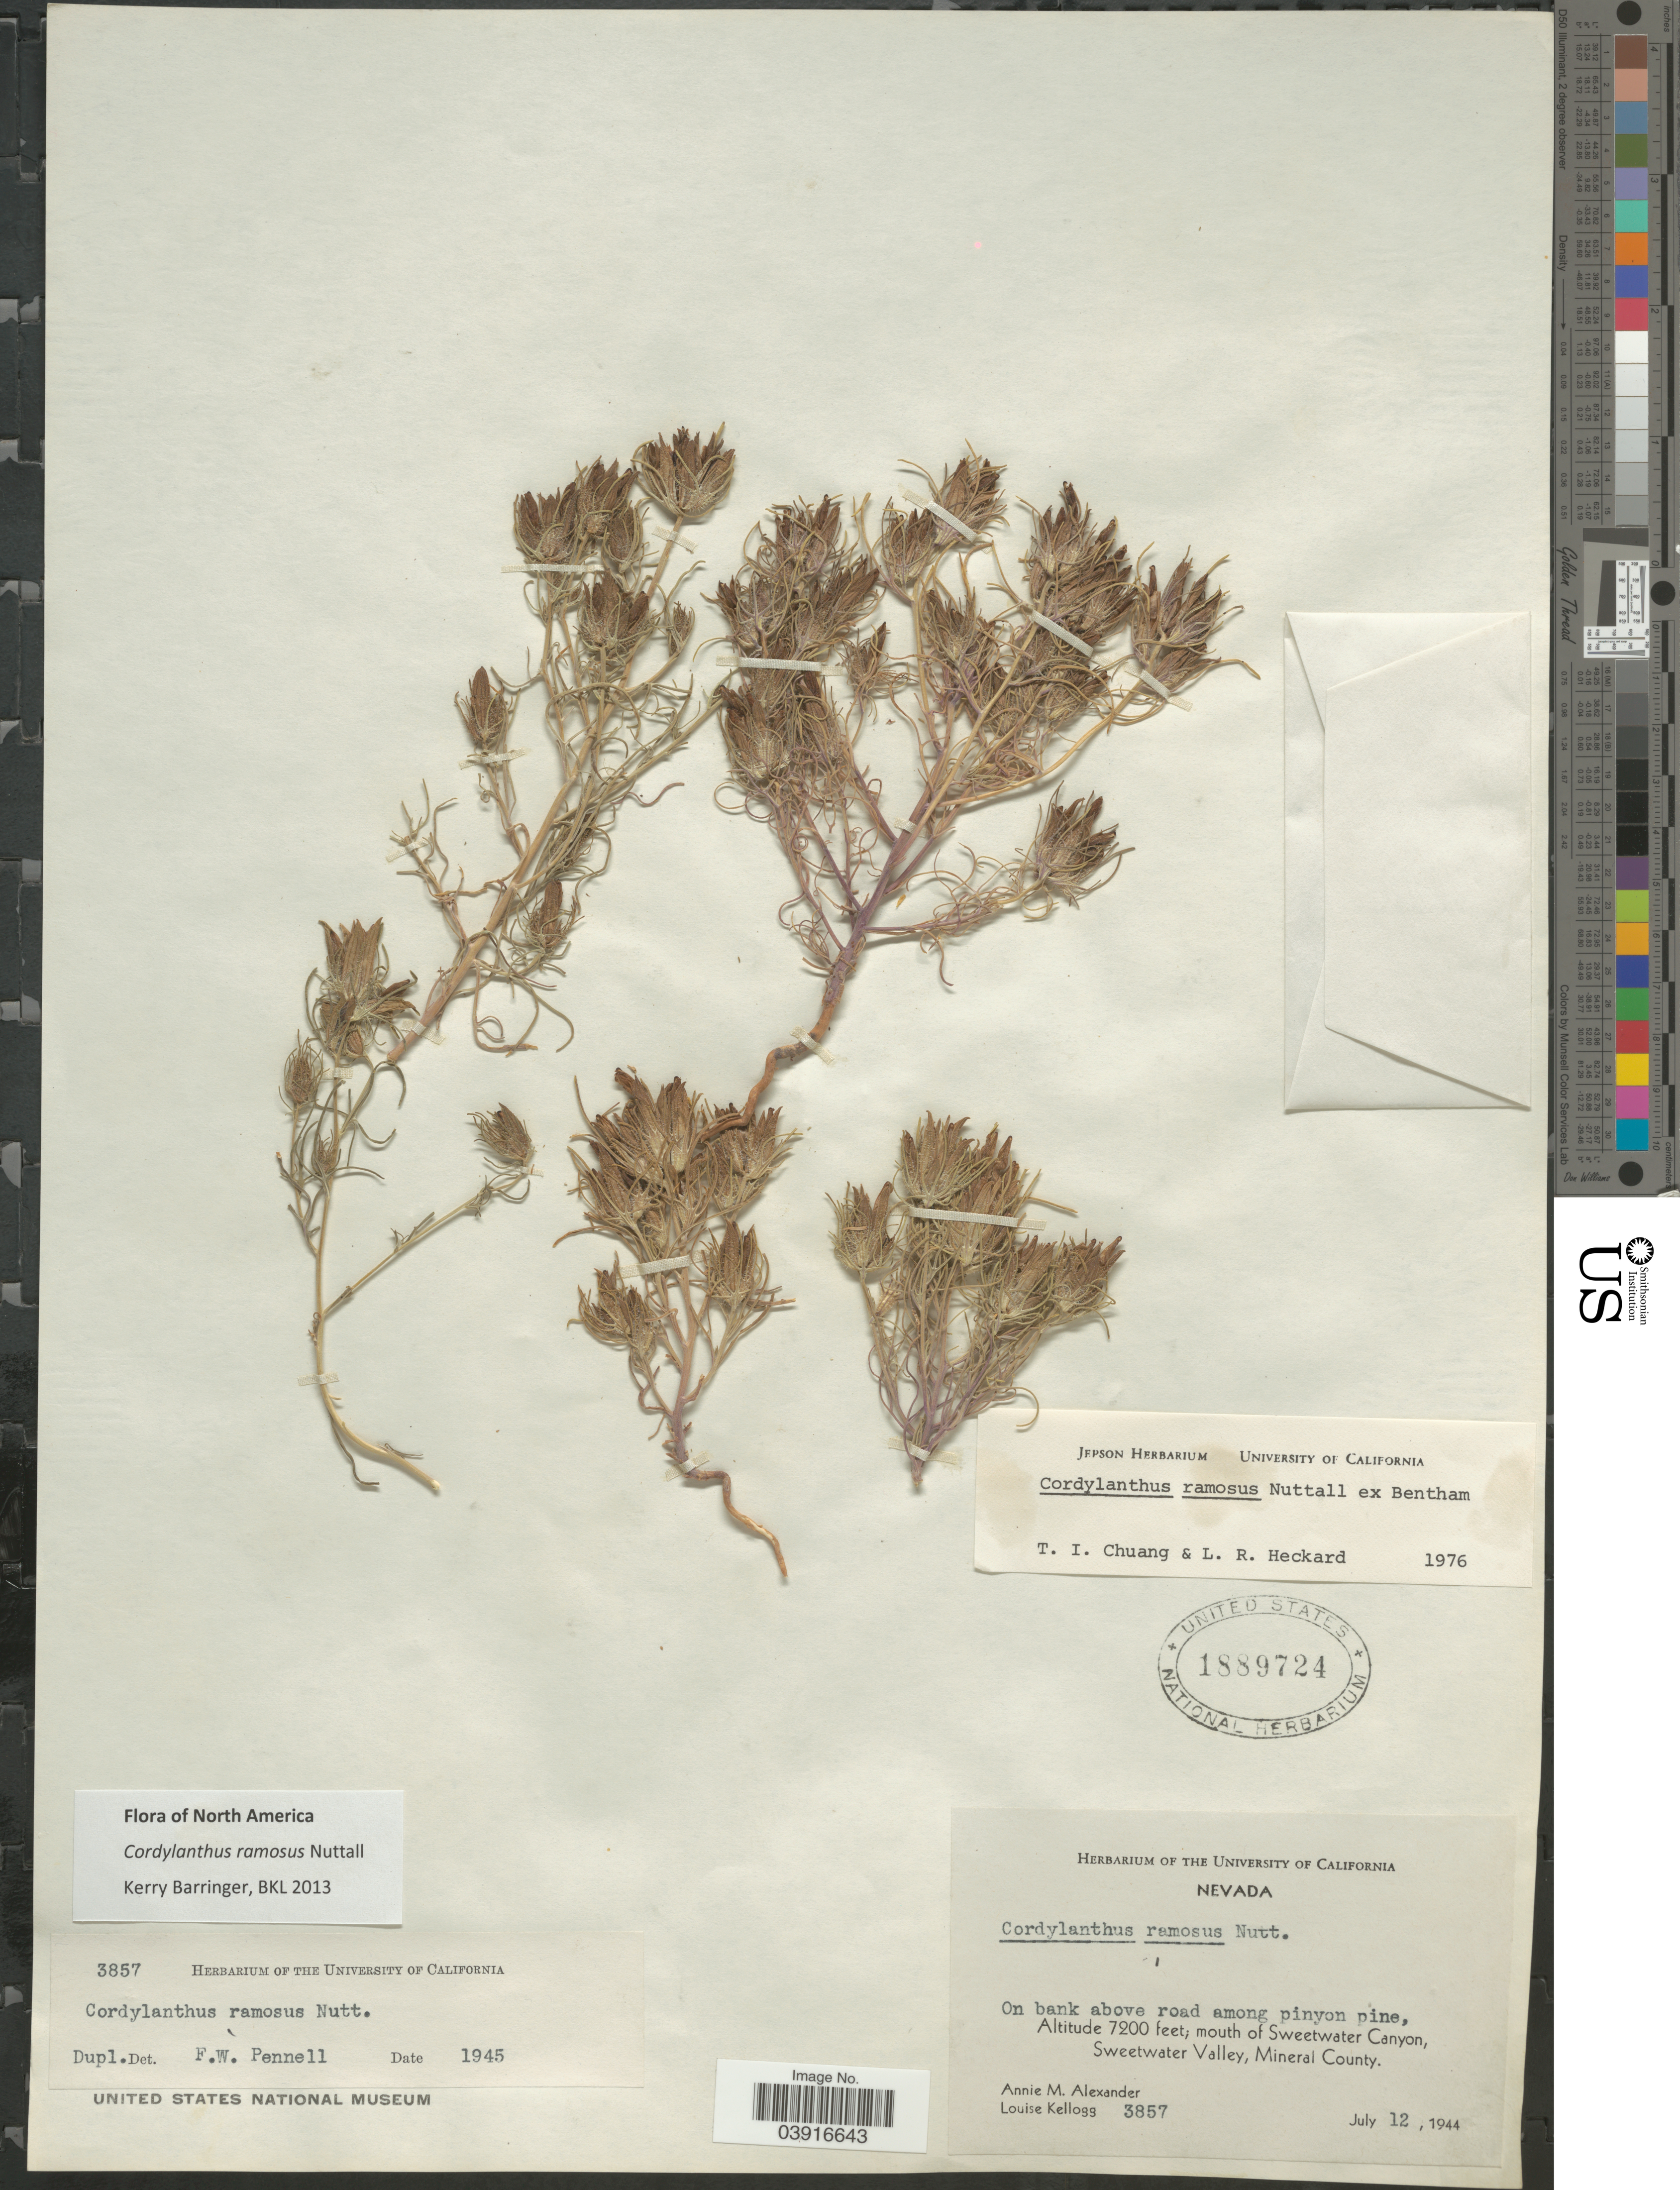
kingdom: Plantae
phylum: Tracheophyta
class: Magnoliopsida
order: Lamiales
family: Orobanchaceae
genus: Cordylanthus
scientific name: Cordylanthus ramosus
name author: Nutt. ex Benth.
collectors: A. M. Alexander & L. Kellogg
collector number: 3857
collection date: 1944-07-12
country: United States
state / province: Nevada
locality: On bank above road among pinyon pine, mouth of Sweetwater Canyon, Sweetwater Valley, Mineral County.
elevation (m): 2195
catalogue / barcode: US 1889724